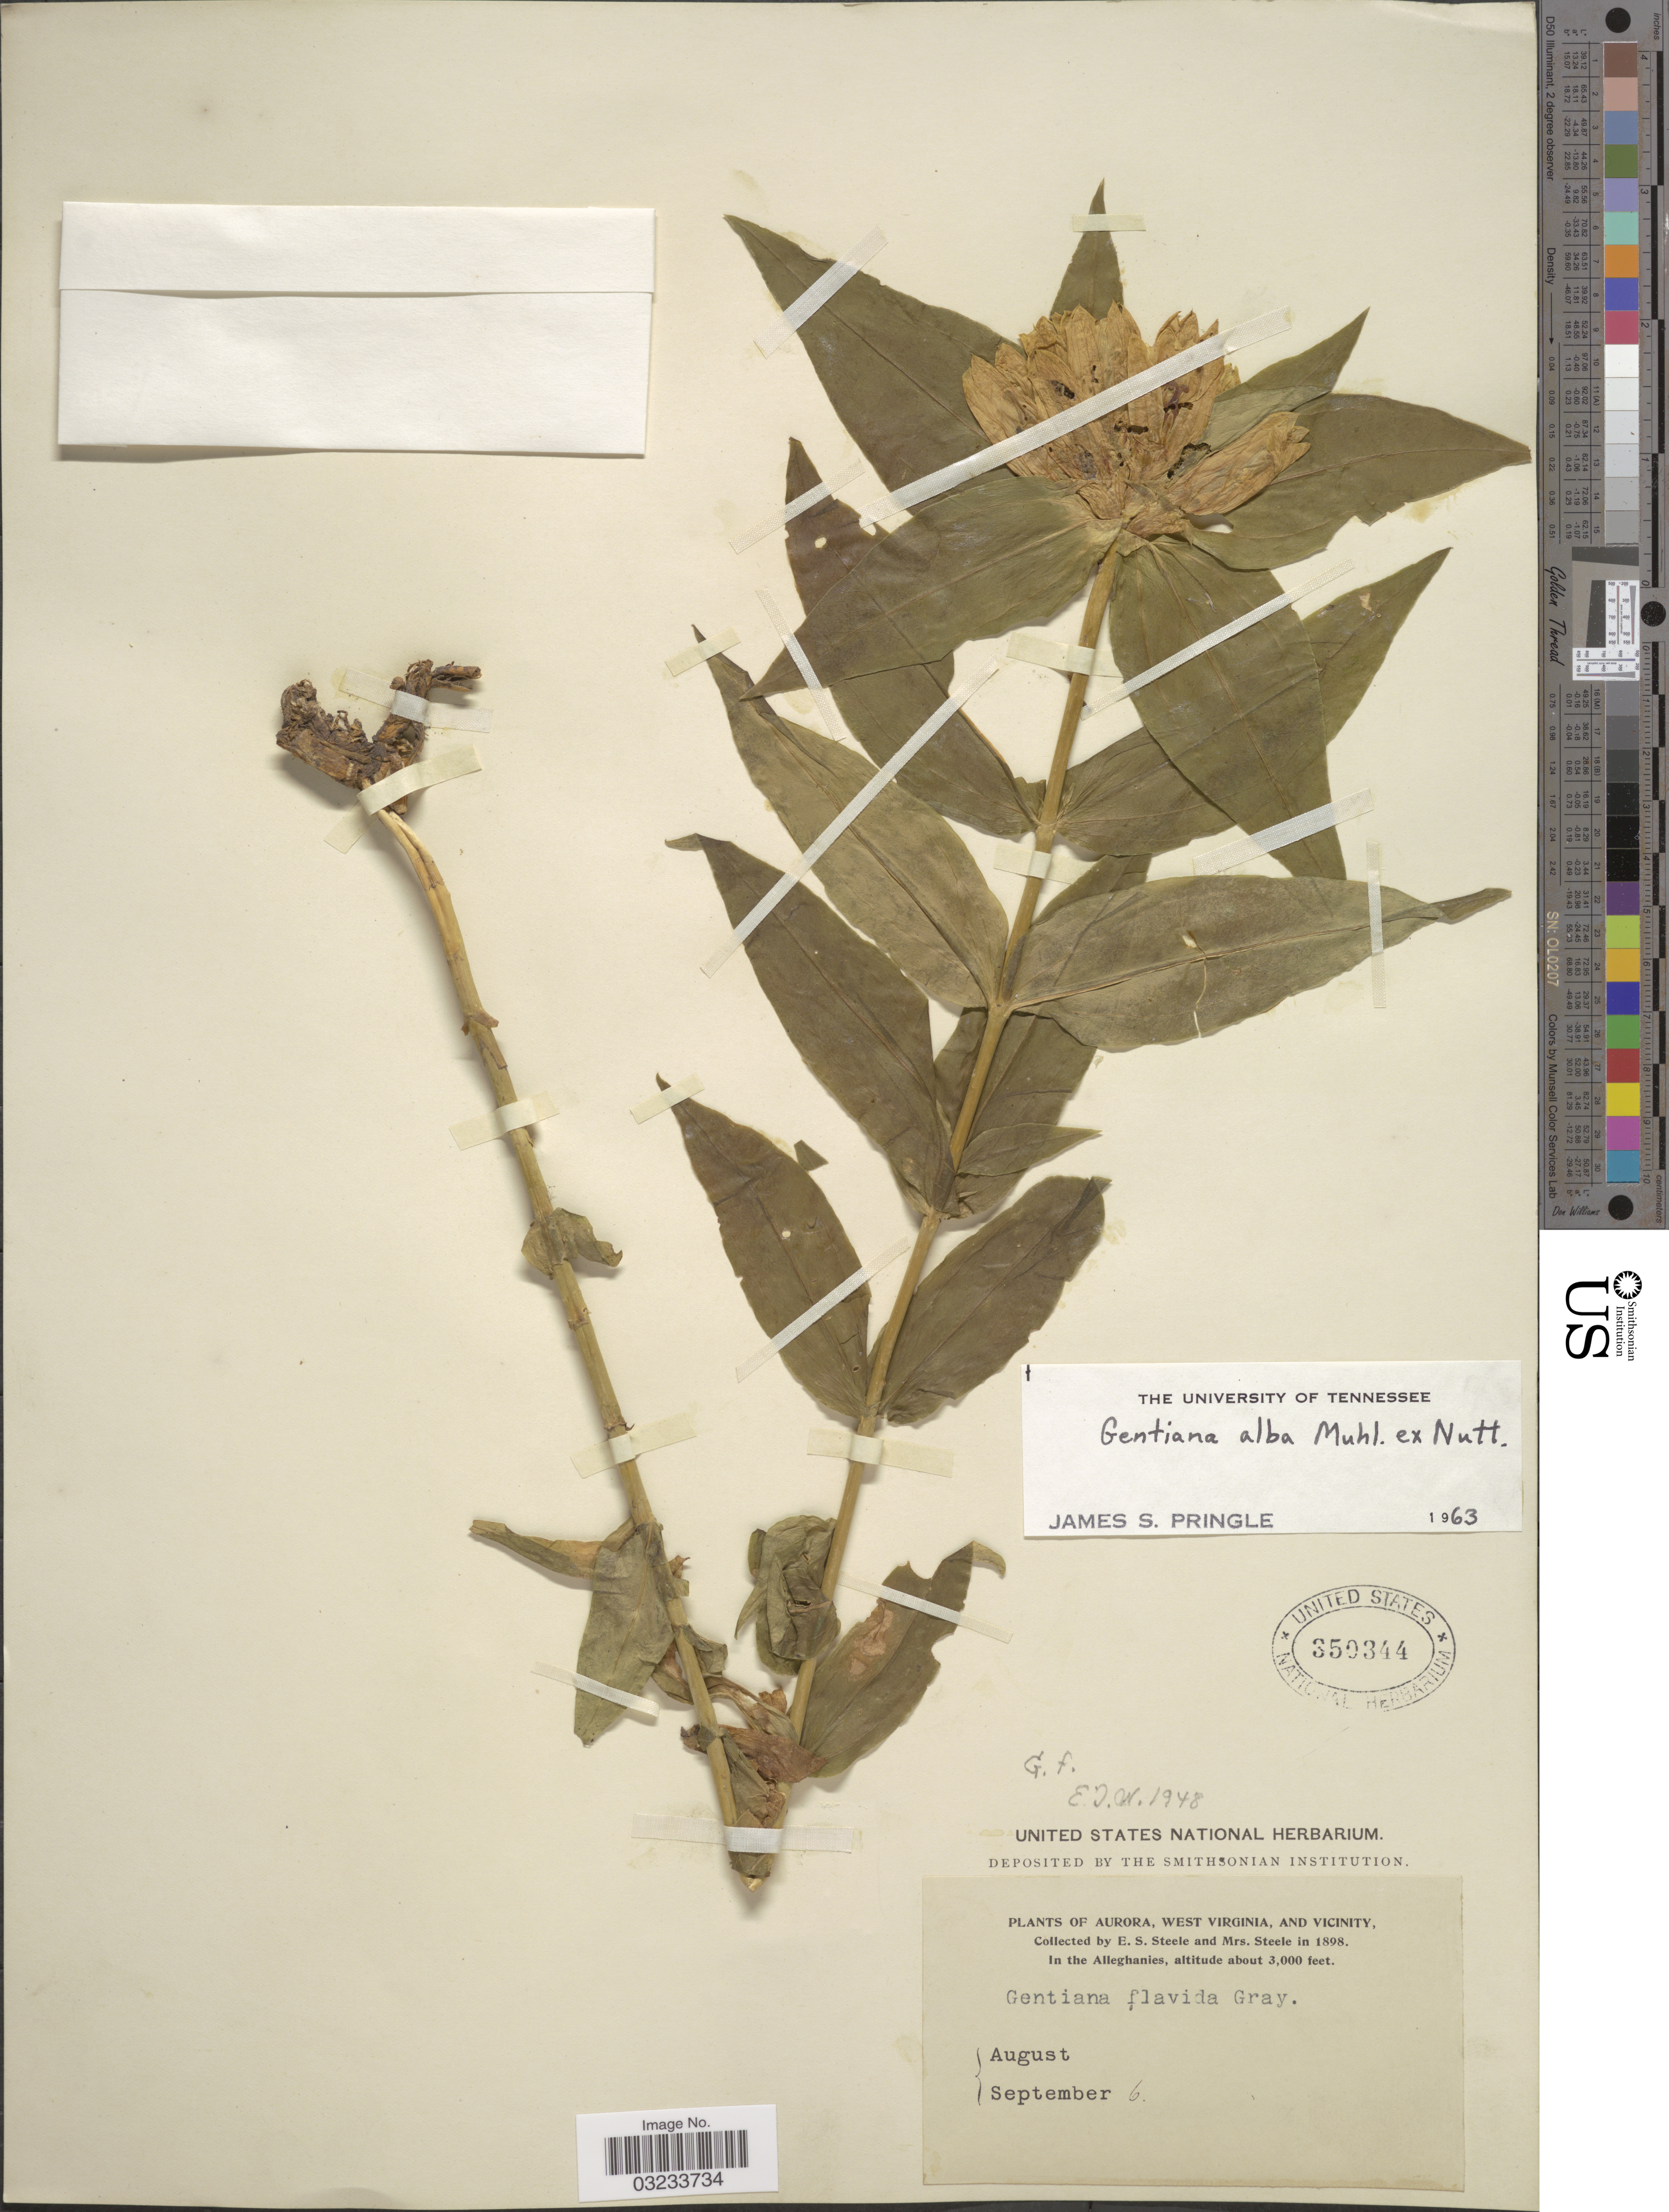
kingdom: Plantae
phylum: Tracheophyta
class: Magnoliopsida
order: Gentianales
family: Gentianaceae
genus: Gentiana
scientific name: Gentiana alba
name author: Muhl. ex J. McNab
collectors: E. Steele & Mrs. E. S. Steele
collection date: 1898-09-06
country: United States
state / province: West Virginia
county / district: Preston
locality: Aurora, West Virginia, and Vicinity. In the Alleghanies.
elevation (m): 914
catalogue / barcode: US 350344